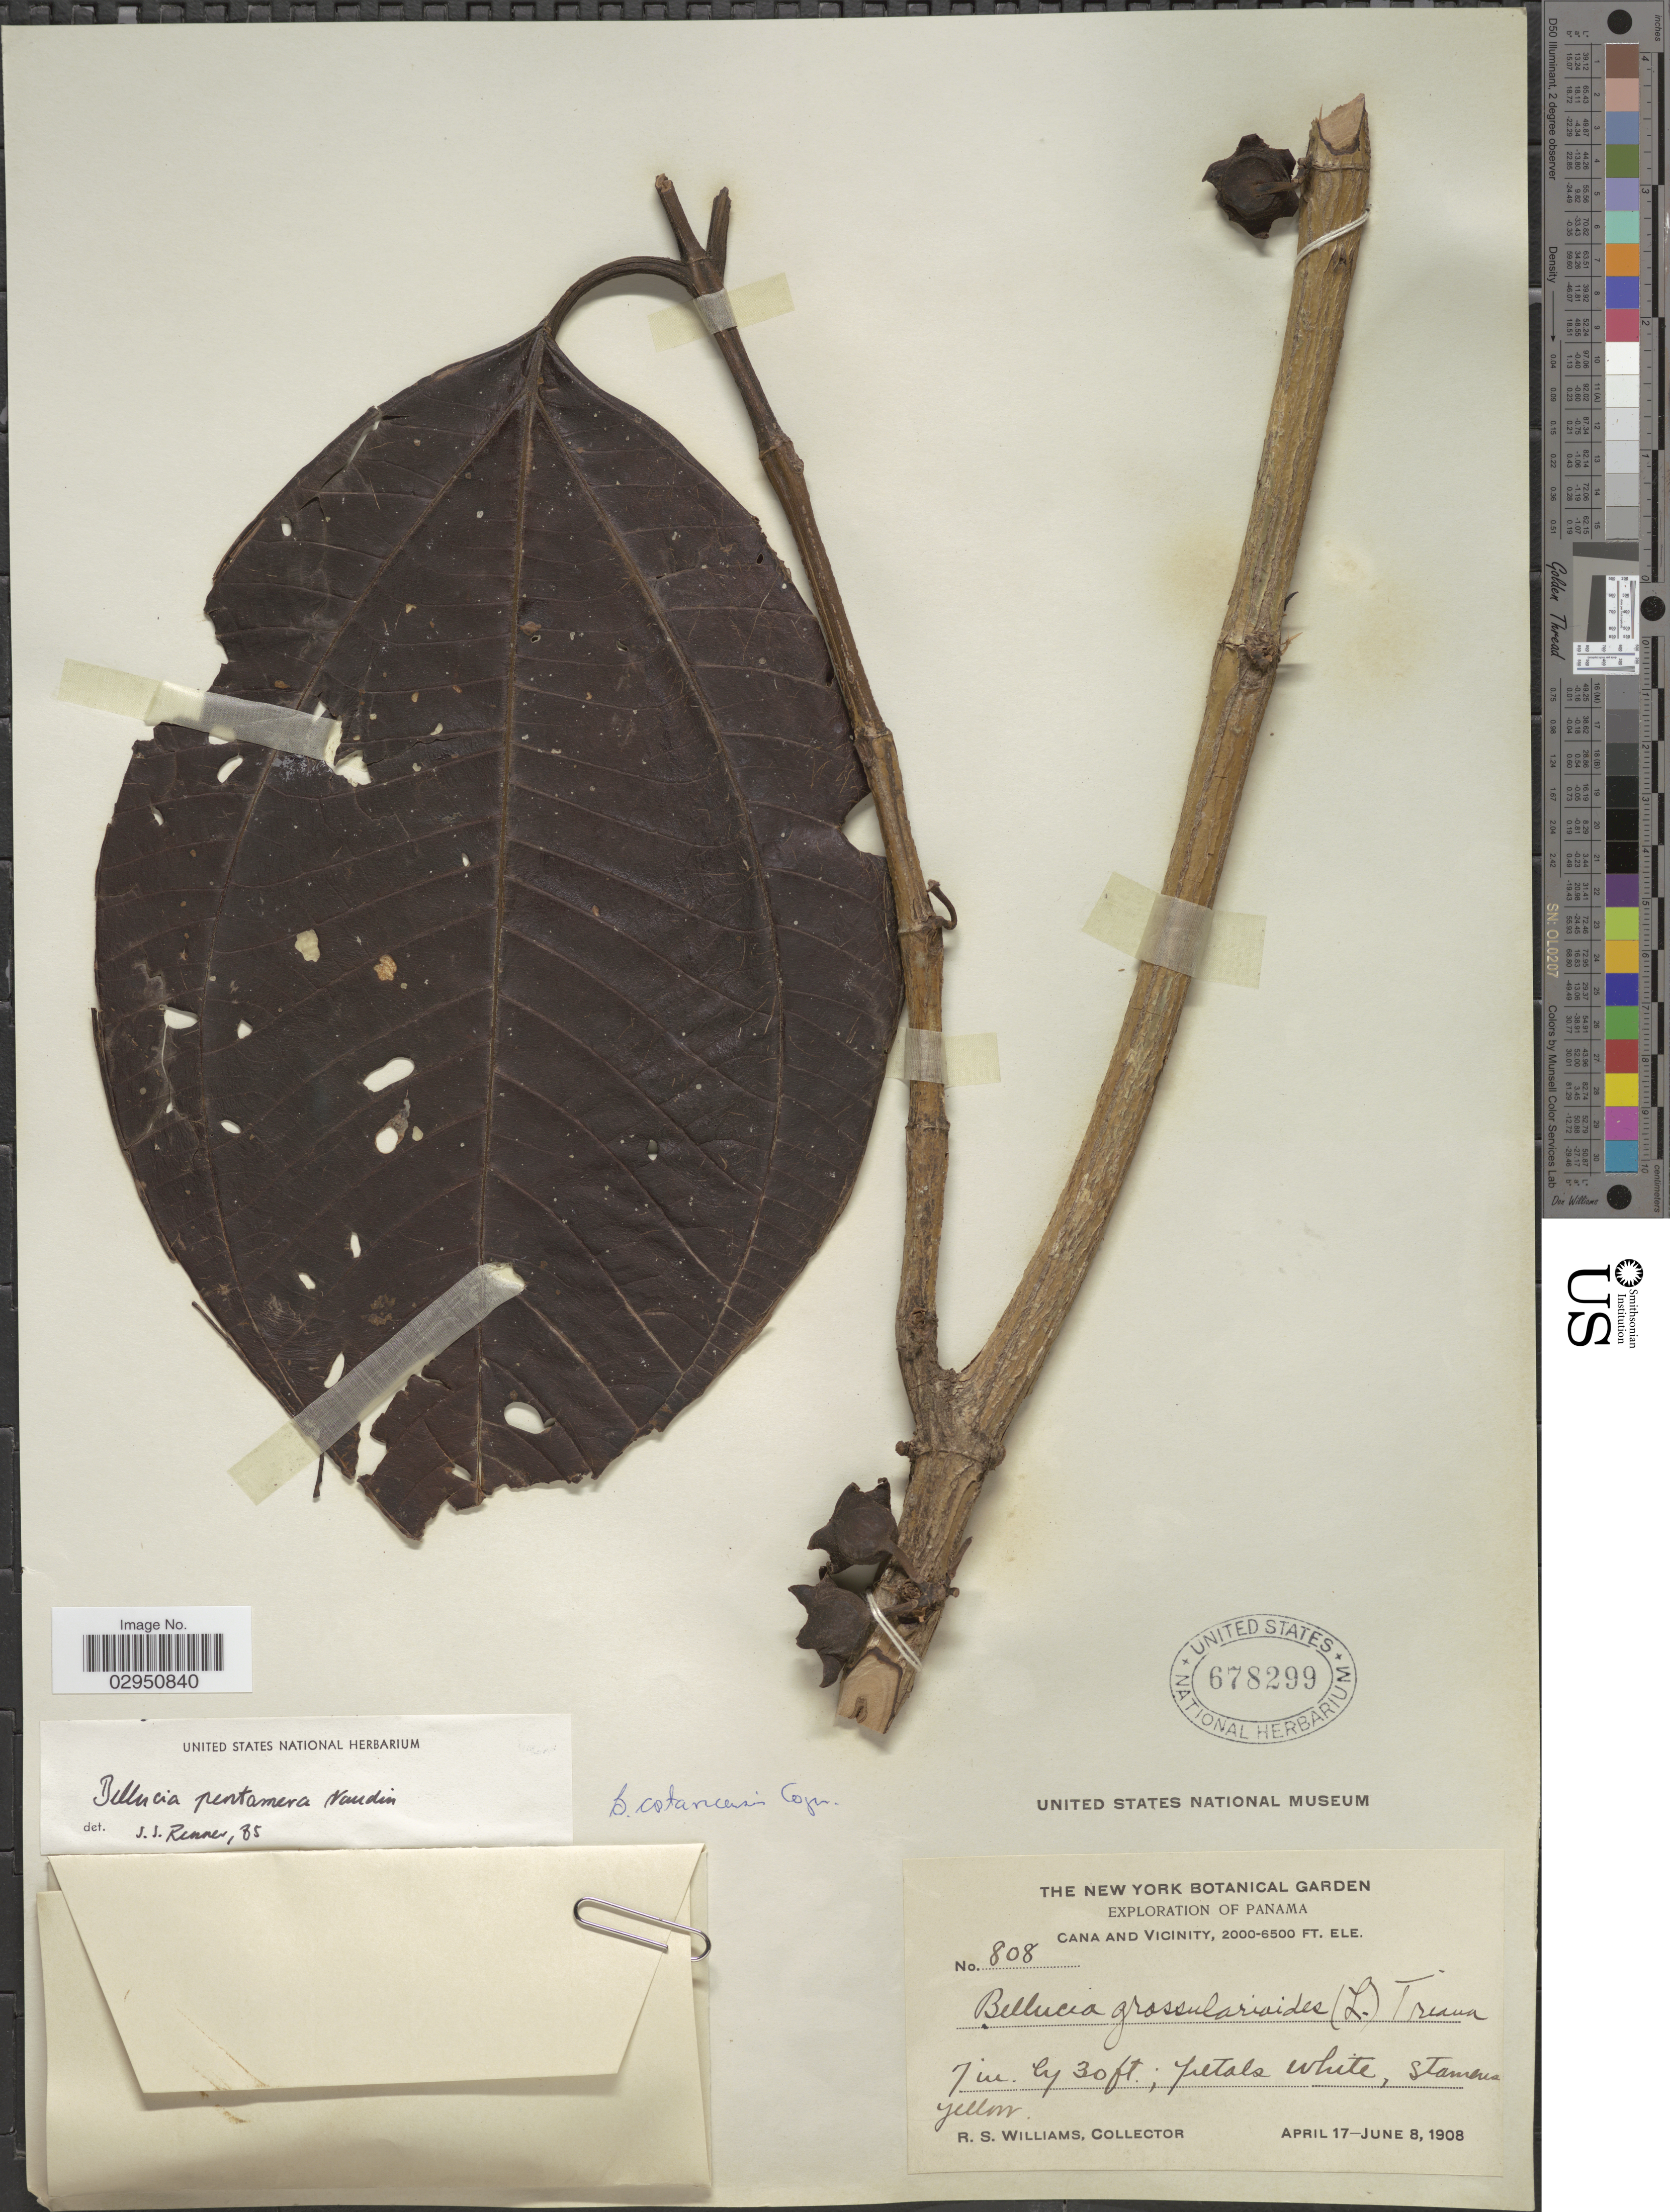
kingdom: Plantae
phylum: Tracheophyta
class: Magnoliopsida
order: Myrtales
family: Melastomataceae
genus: Bellucia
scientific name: Bellucia pentamera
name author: Naudin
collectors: R. S. Williams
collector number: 808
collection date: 1908-04-17/1908-06-08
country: Panama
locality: Cana and Vicinity.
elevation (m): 610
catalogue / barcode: US 678299